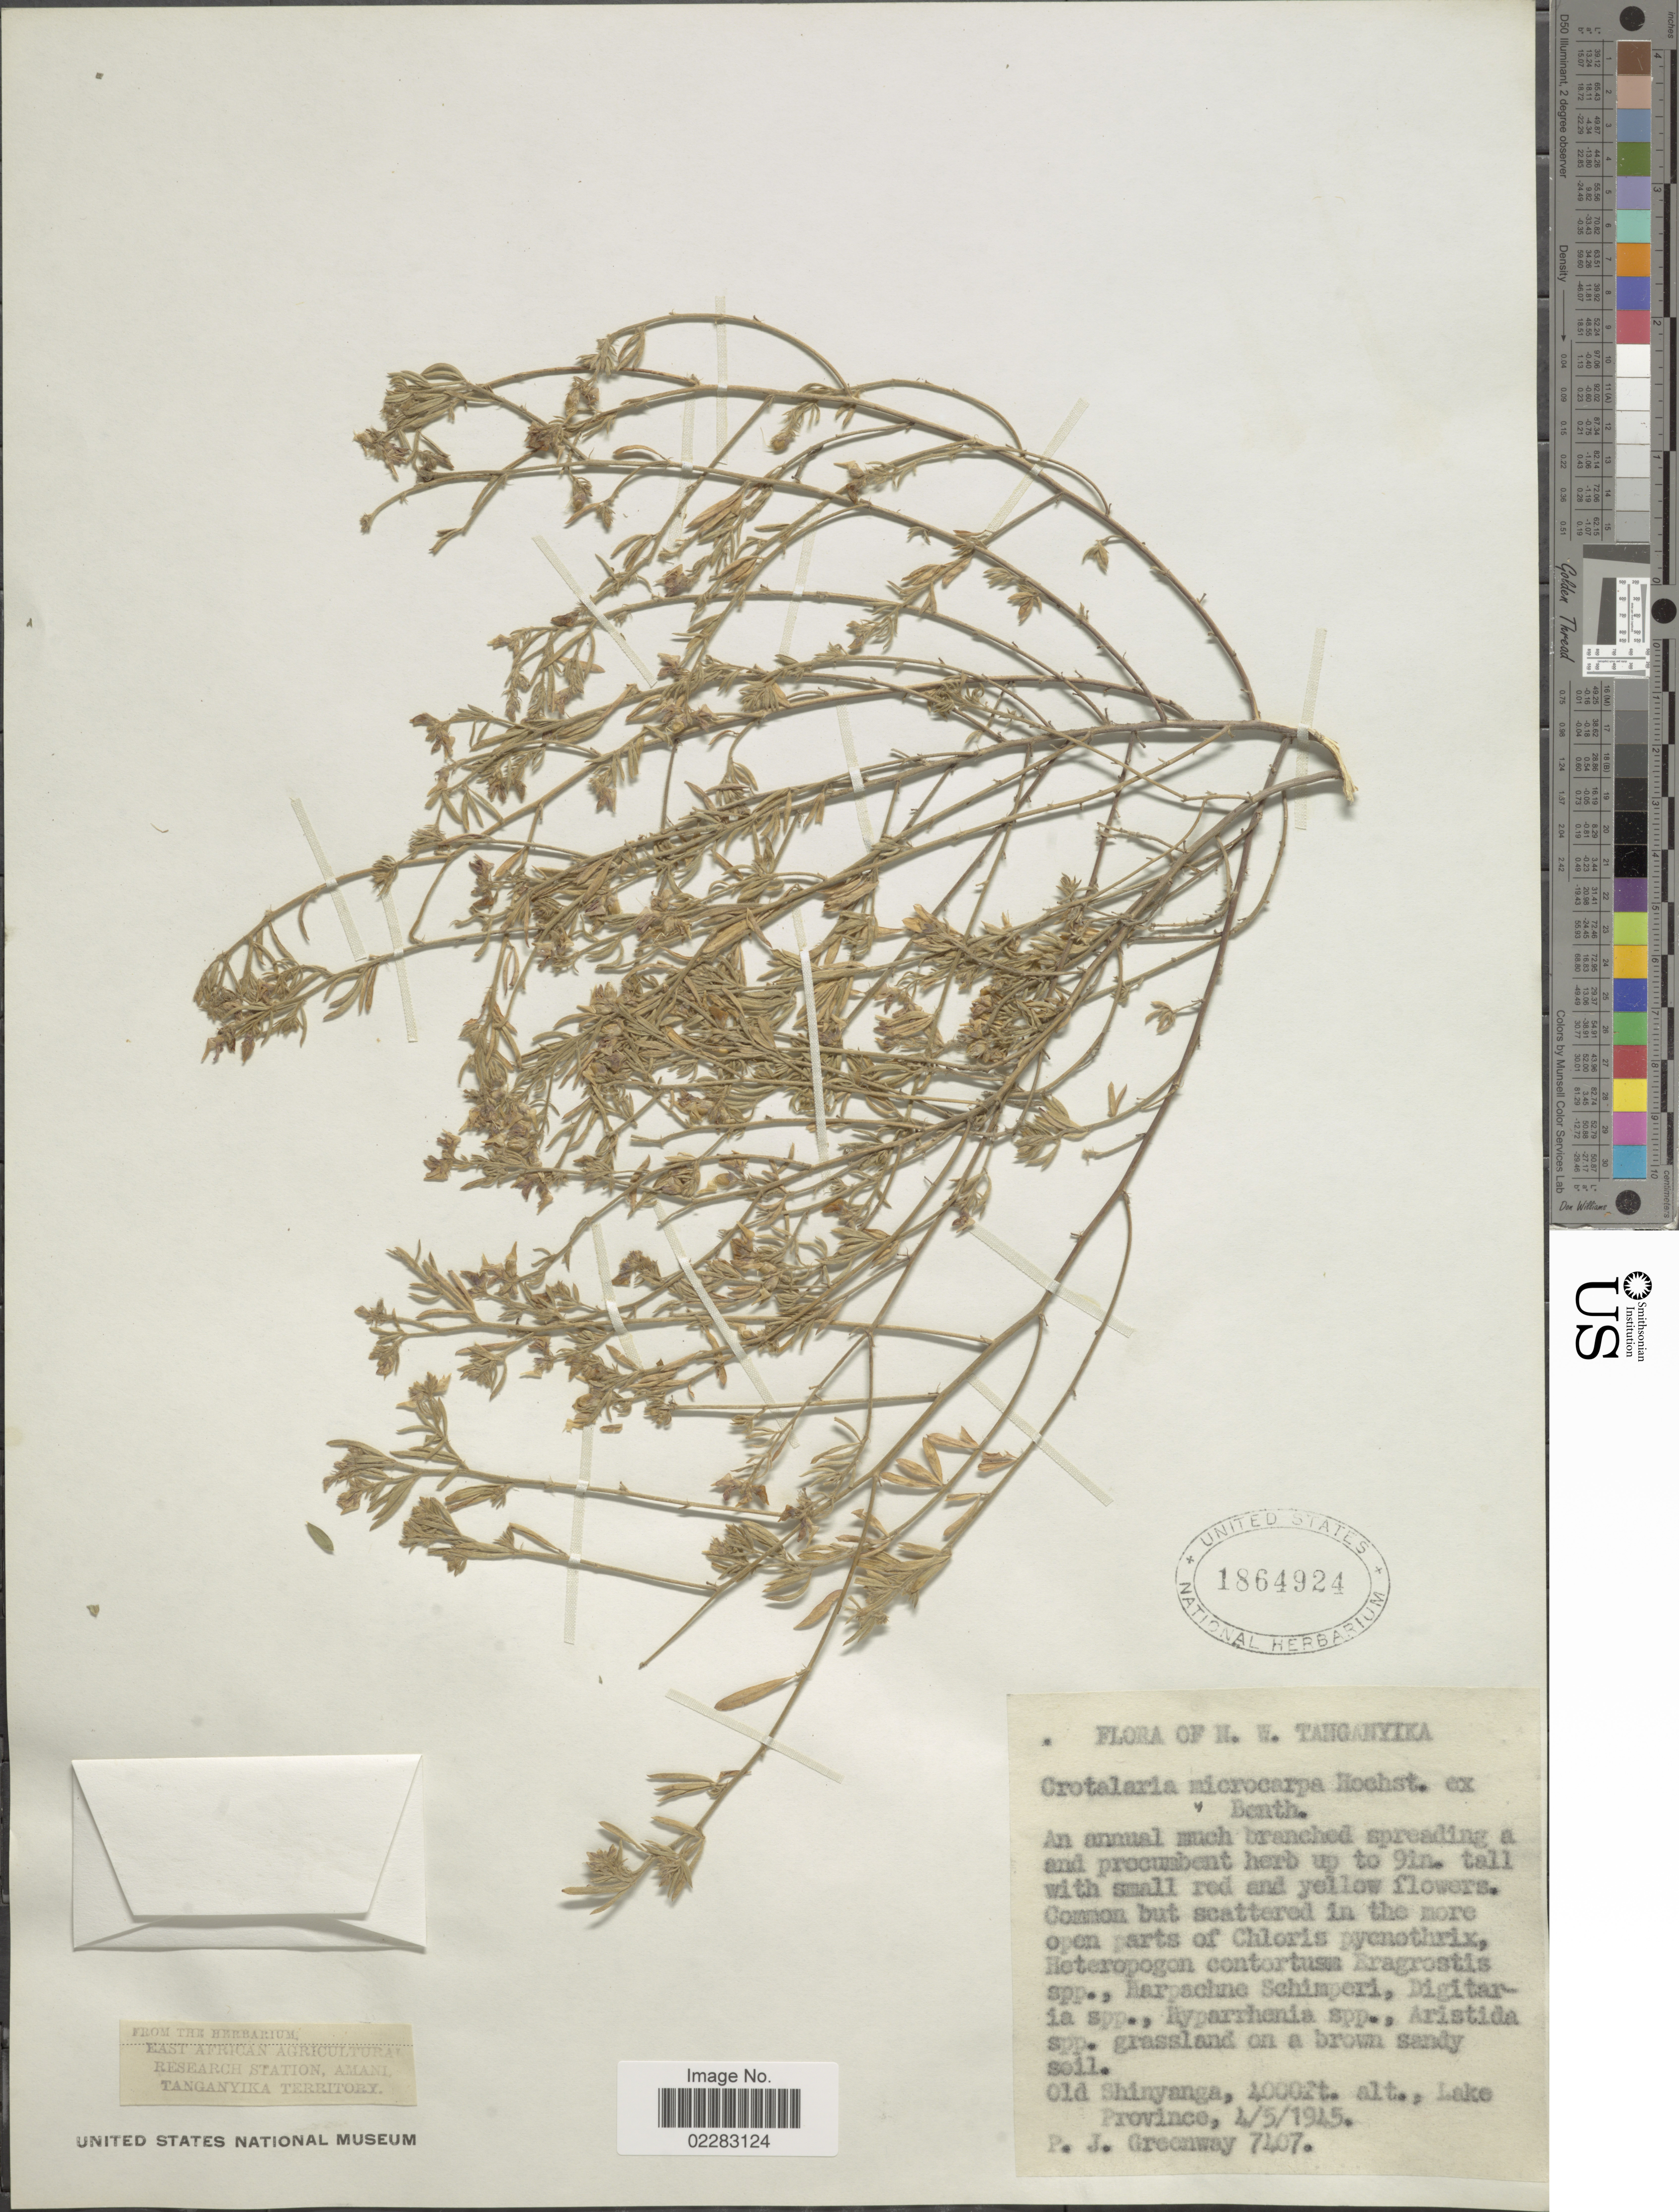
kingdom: Plantae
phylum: Tracheophyta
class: Magnoliopsida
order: Fabales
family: Fabaceae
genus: Crotalaria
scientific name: Crotalaria microcarpa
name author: Benth.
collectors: P. J. Greenway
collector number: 7407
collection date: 1945-05-04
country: Tanzania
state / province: Shinyanga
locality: N.W. Tanganyika, Old Shinyanga, Lake Province.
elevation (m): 1219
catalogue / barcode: US 1864924